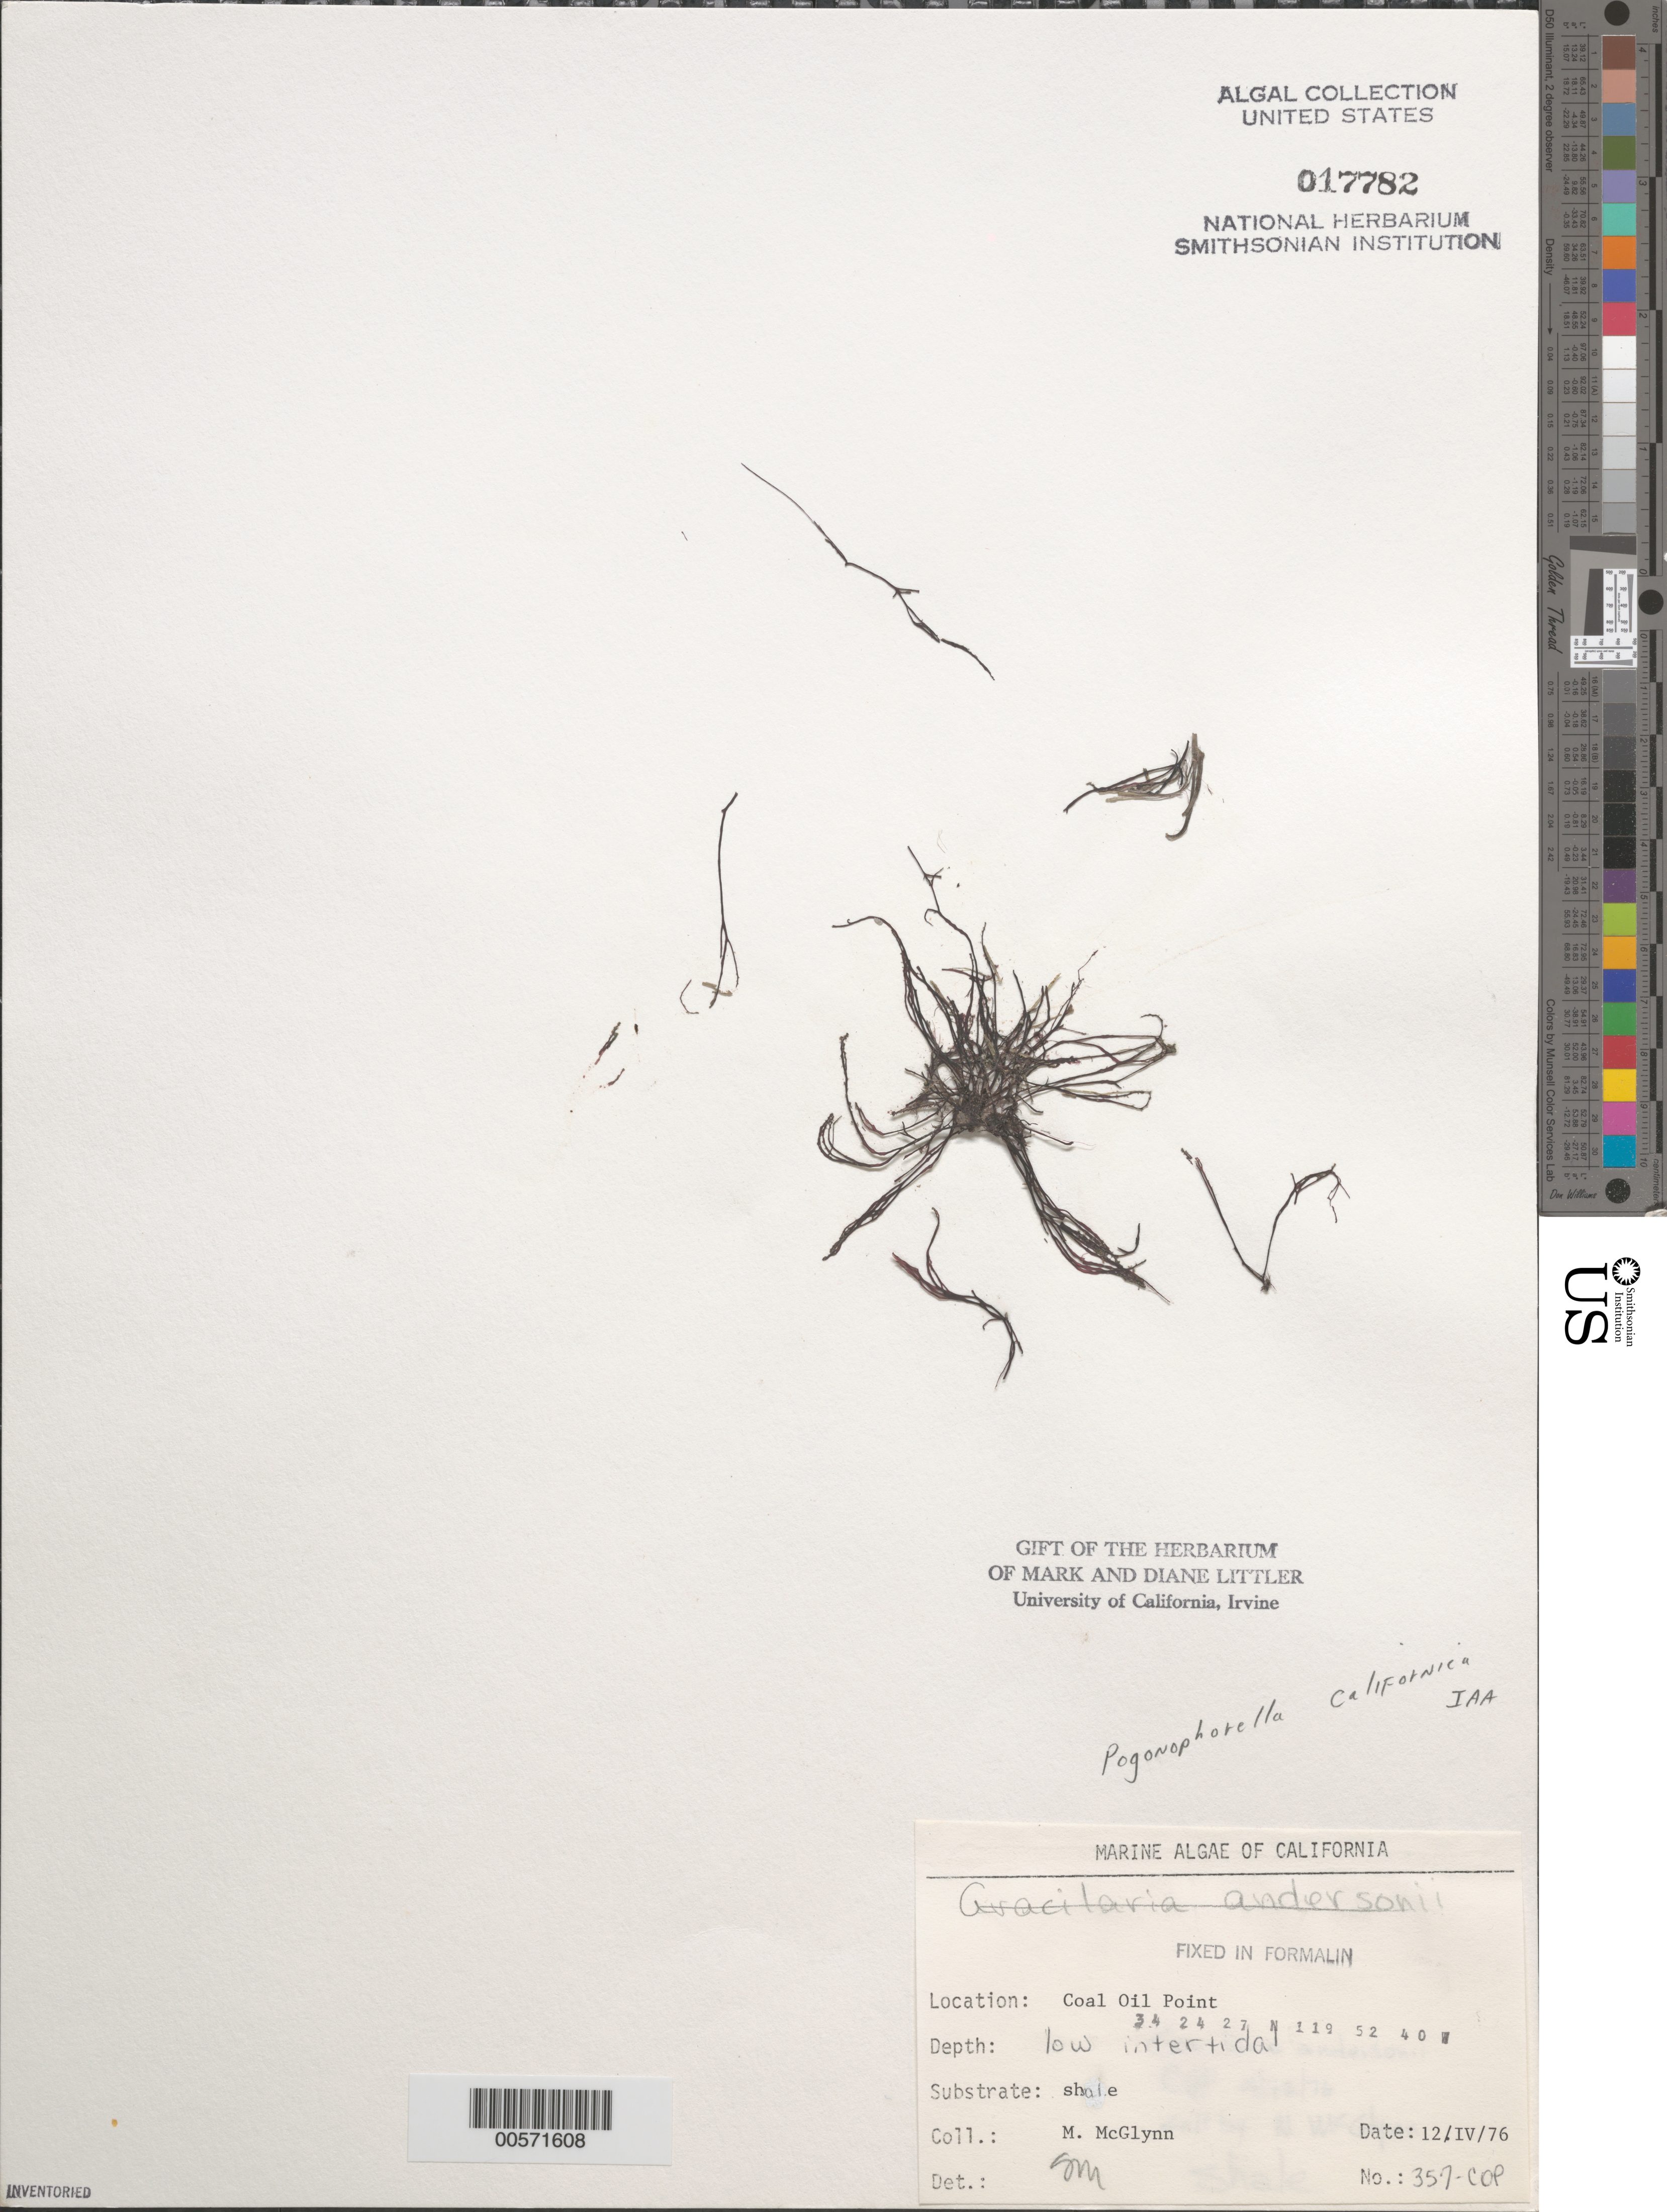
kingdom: Plantae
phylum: Rhodophyta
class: Florideophyceae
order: Ceramiales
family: Dasyaceae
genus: Pogonophorella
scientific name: Pogonophorella californica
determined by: Abbott, Isabella A.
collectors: M. McGlynn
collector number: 357-COP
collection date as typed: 12 Apr 1976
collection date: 1976-04-12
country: United States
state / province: California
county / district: Santa Barbara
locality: Coal Oil Point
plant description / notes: BLM-SOCALBIGHT Rocky Intertidal Survey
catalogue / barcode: US 17782